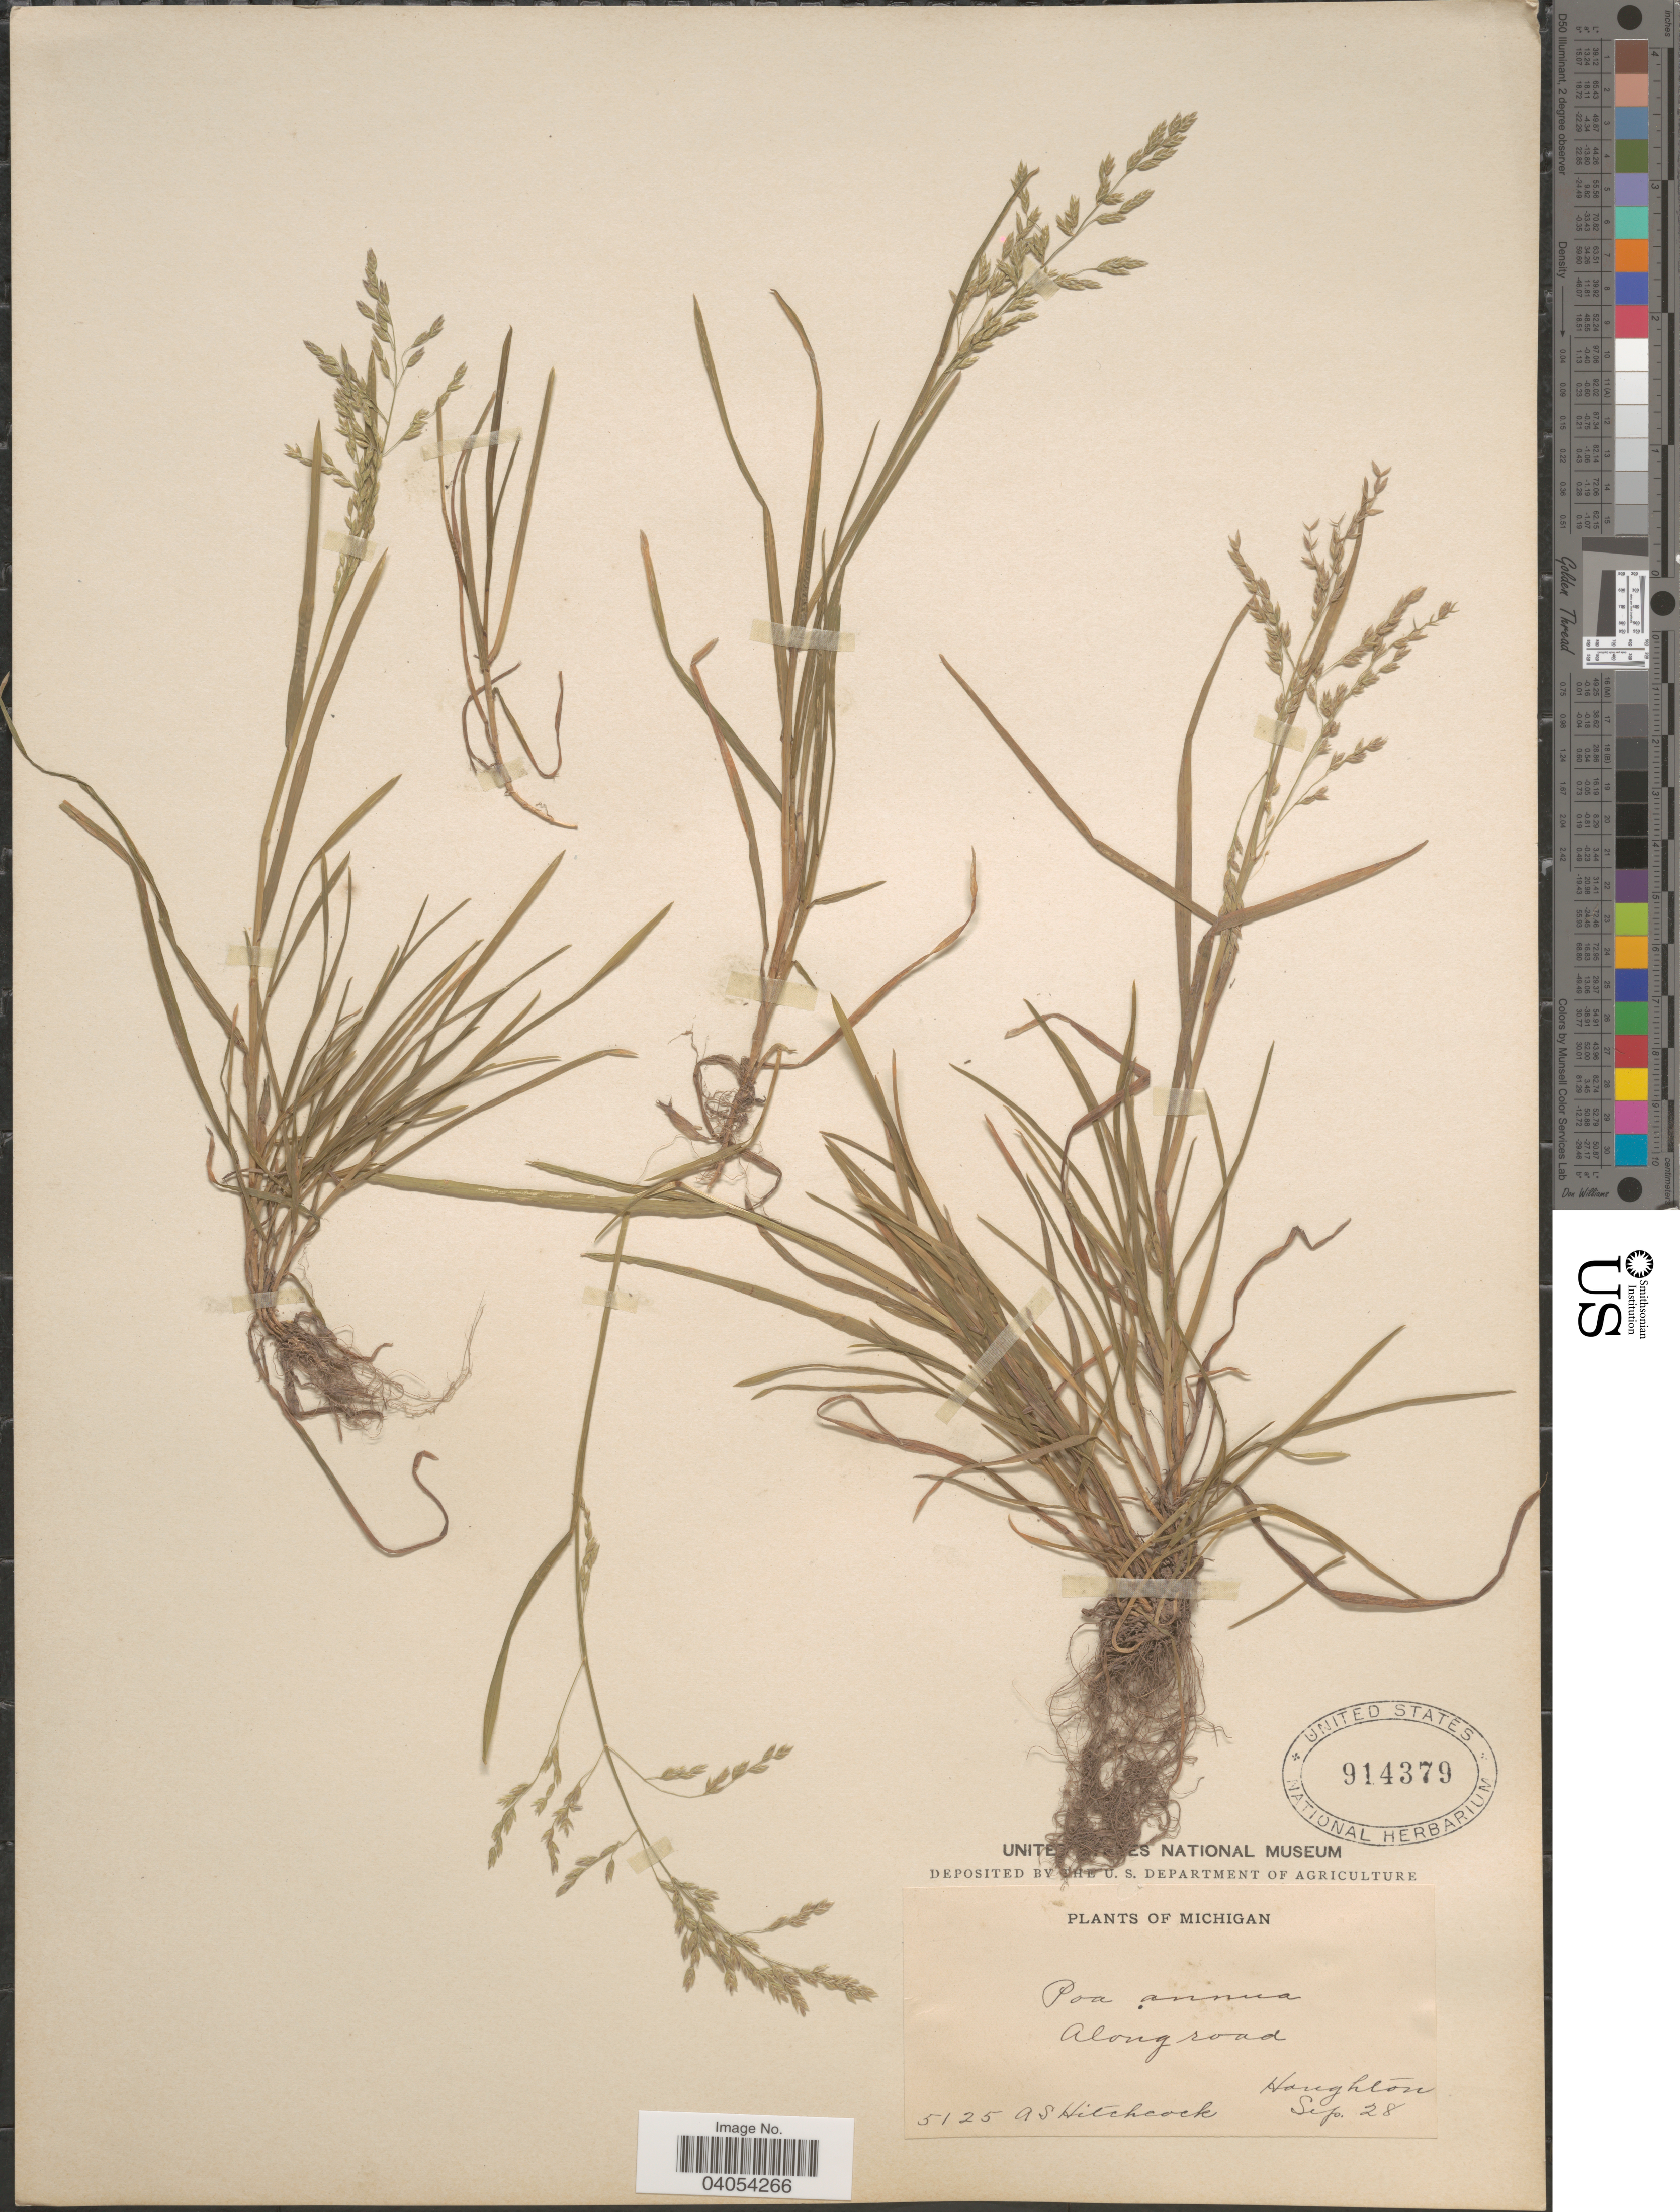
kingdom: Plantae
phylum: Tracheophyta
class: Liliopsida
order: Poales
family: Poaceae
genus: Poa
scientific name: Poa annua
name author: L.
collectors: A. S. Hitchcock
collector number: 5125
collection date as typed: Transcribed d/m/y: /9/28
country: United States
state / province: Michigan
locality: Along road. Houghton.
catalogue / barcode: US 914379